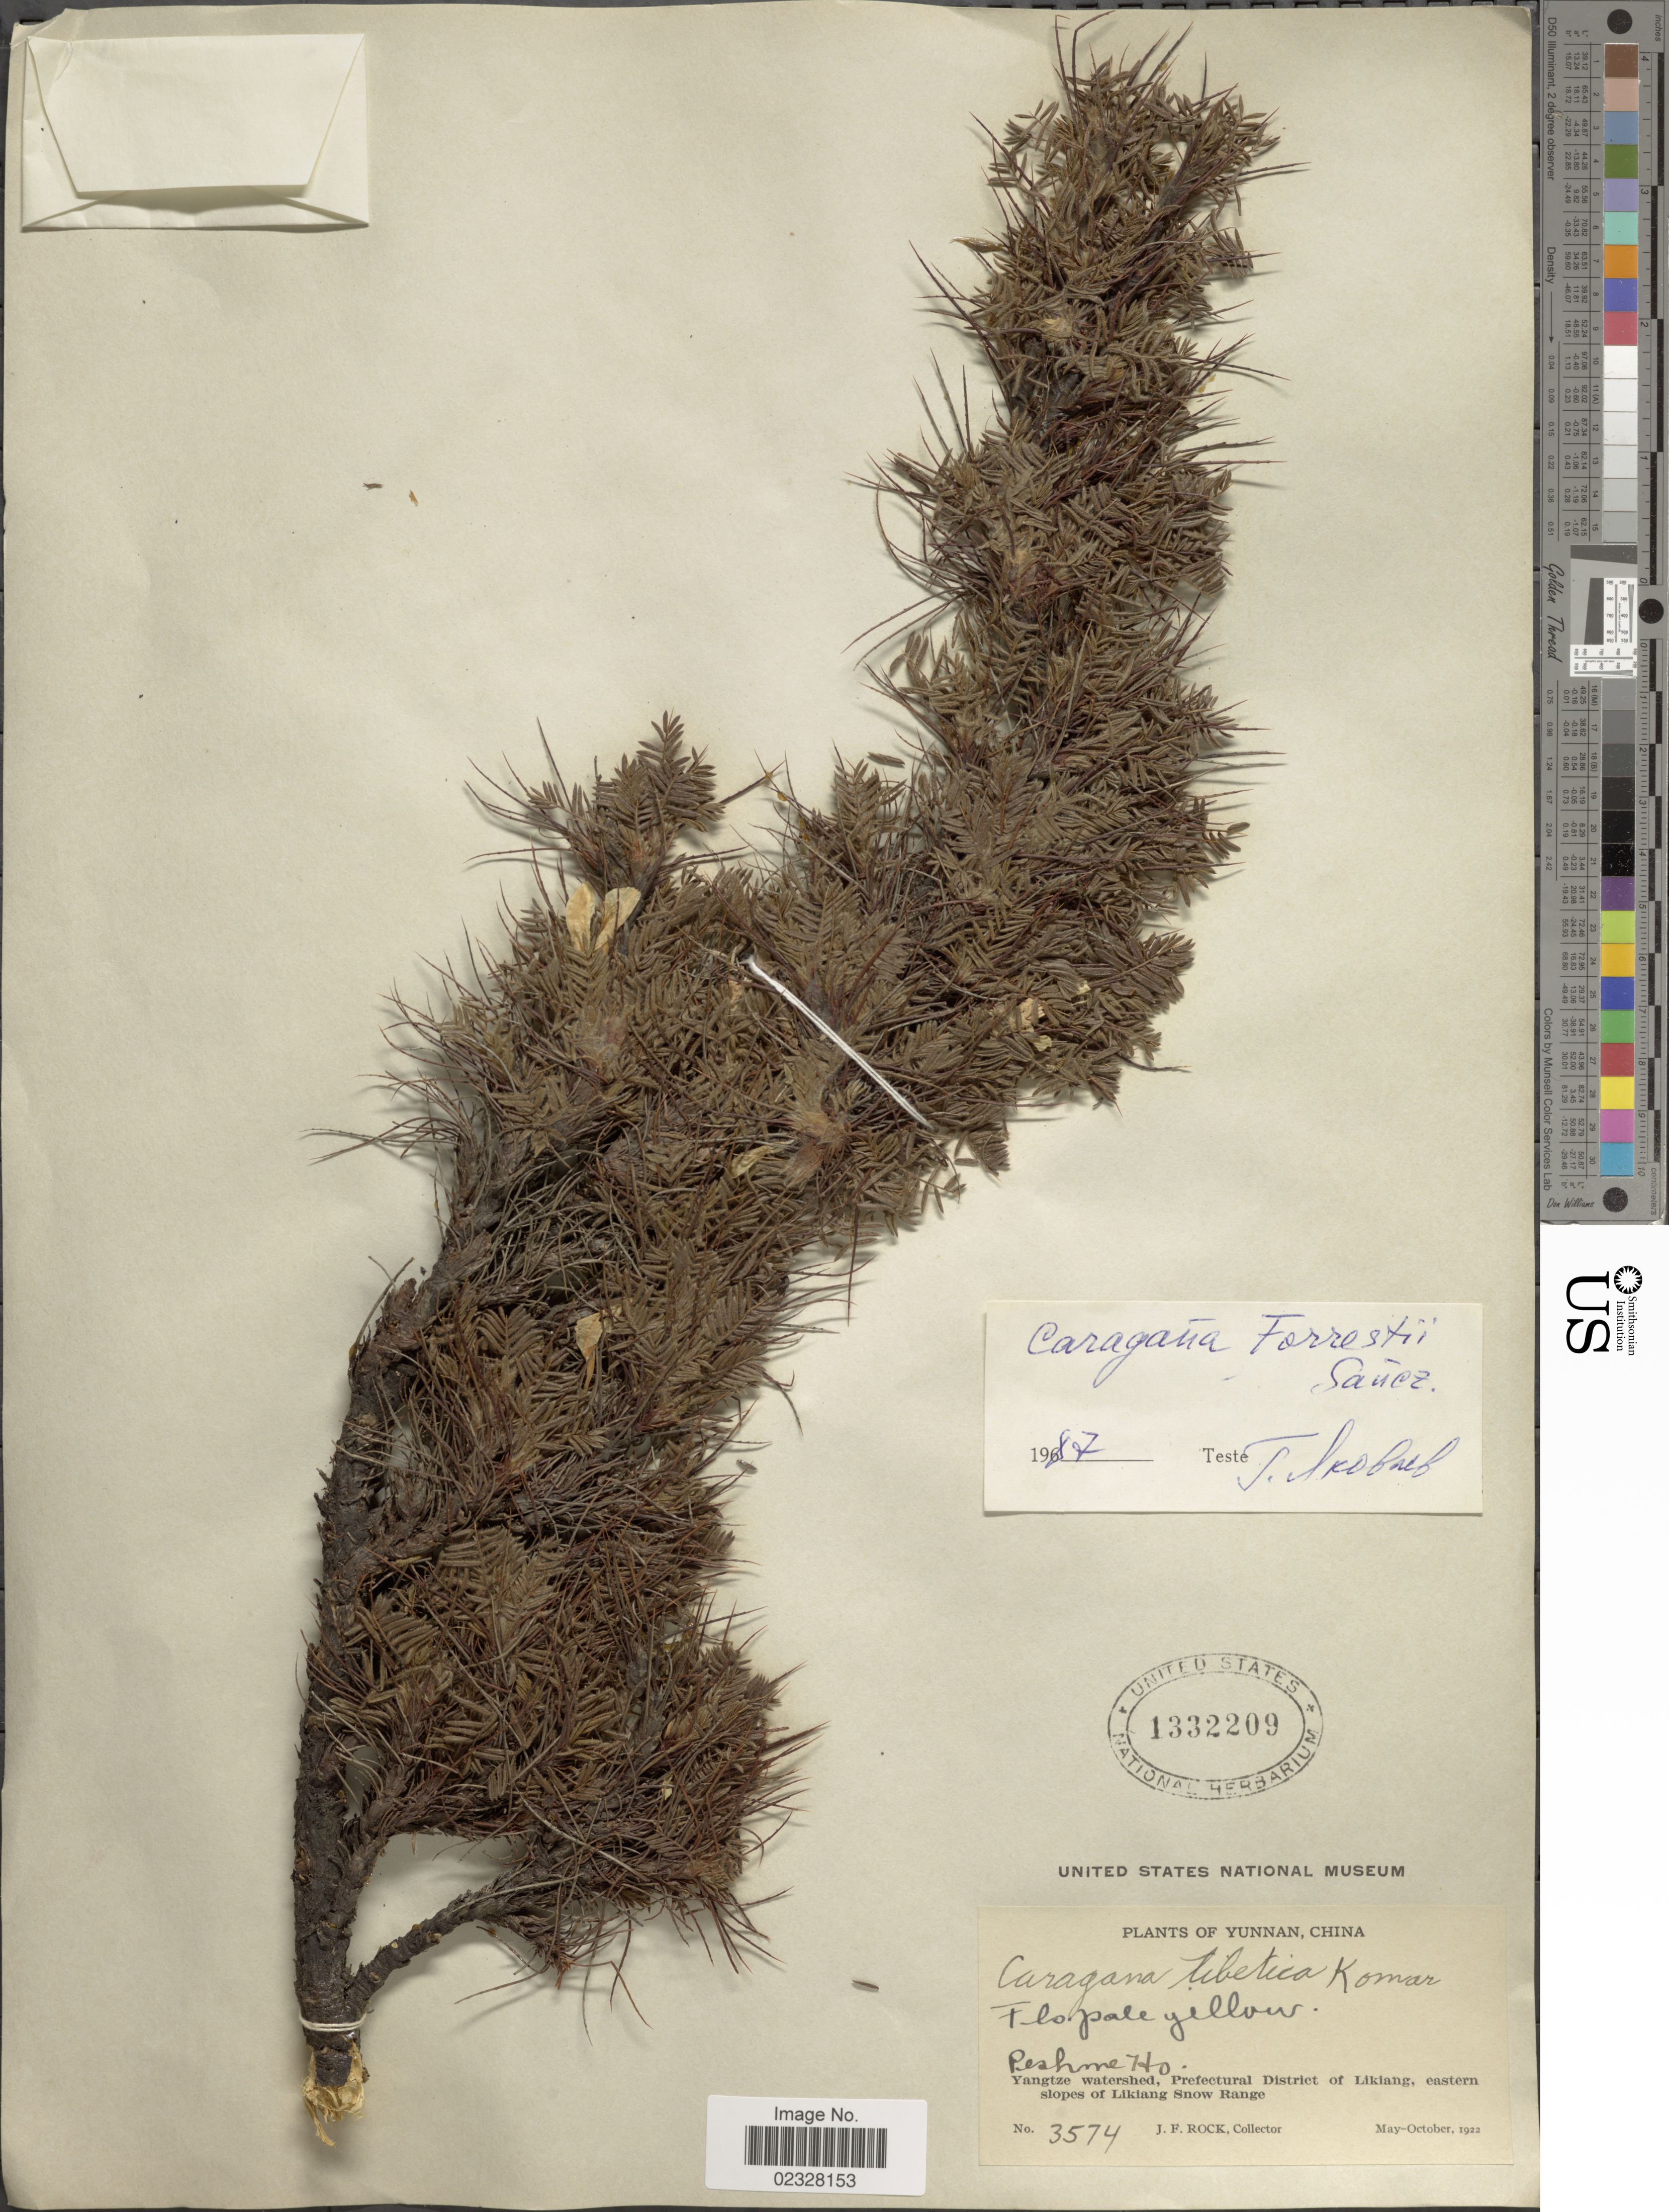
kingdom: Plantae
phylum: Tracheophyta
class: Magnoliopsida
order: Fabales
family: Fabaceae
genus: Caragana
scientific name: Caragana forrestii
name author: Sanchir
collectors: J. Rock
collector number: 3574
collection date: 1922-05/1922-10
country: China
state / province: Yunnan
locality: Peshmo Ho. Yangtze watershed, Prefectural District of Likiang, eastern slopes of Likiang Snow Range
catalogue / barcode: US 1332209